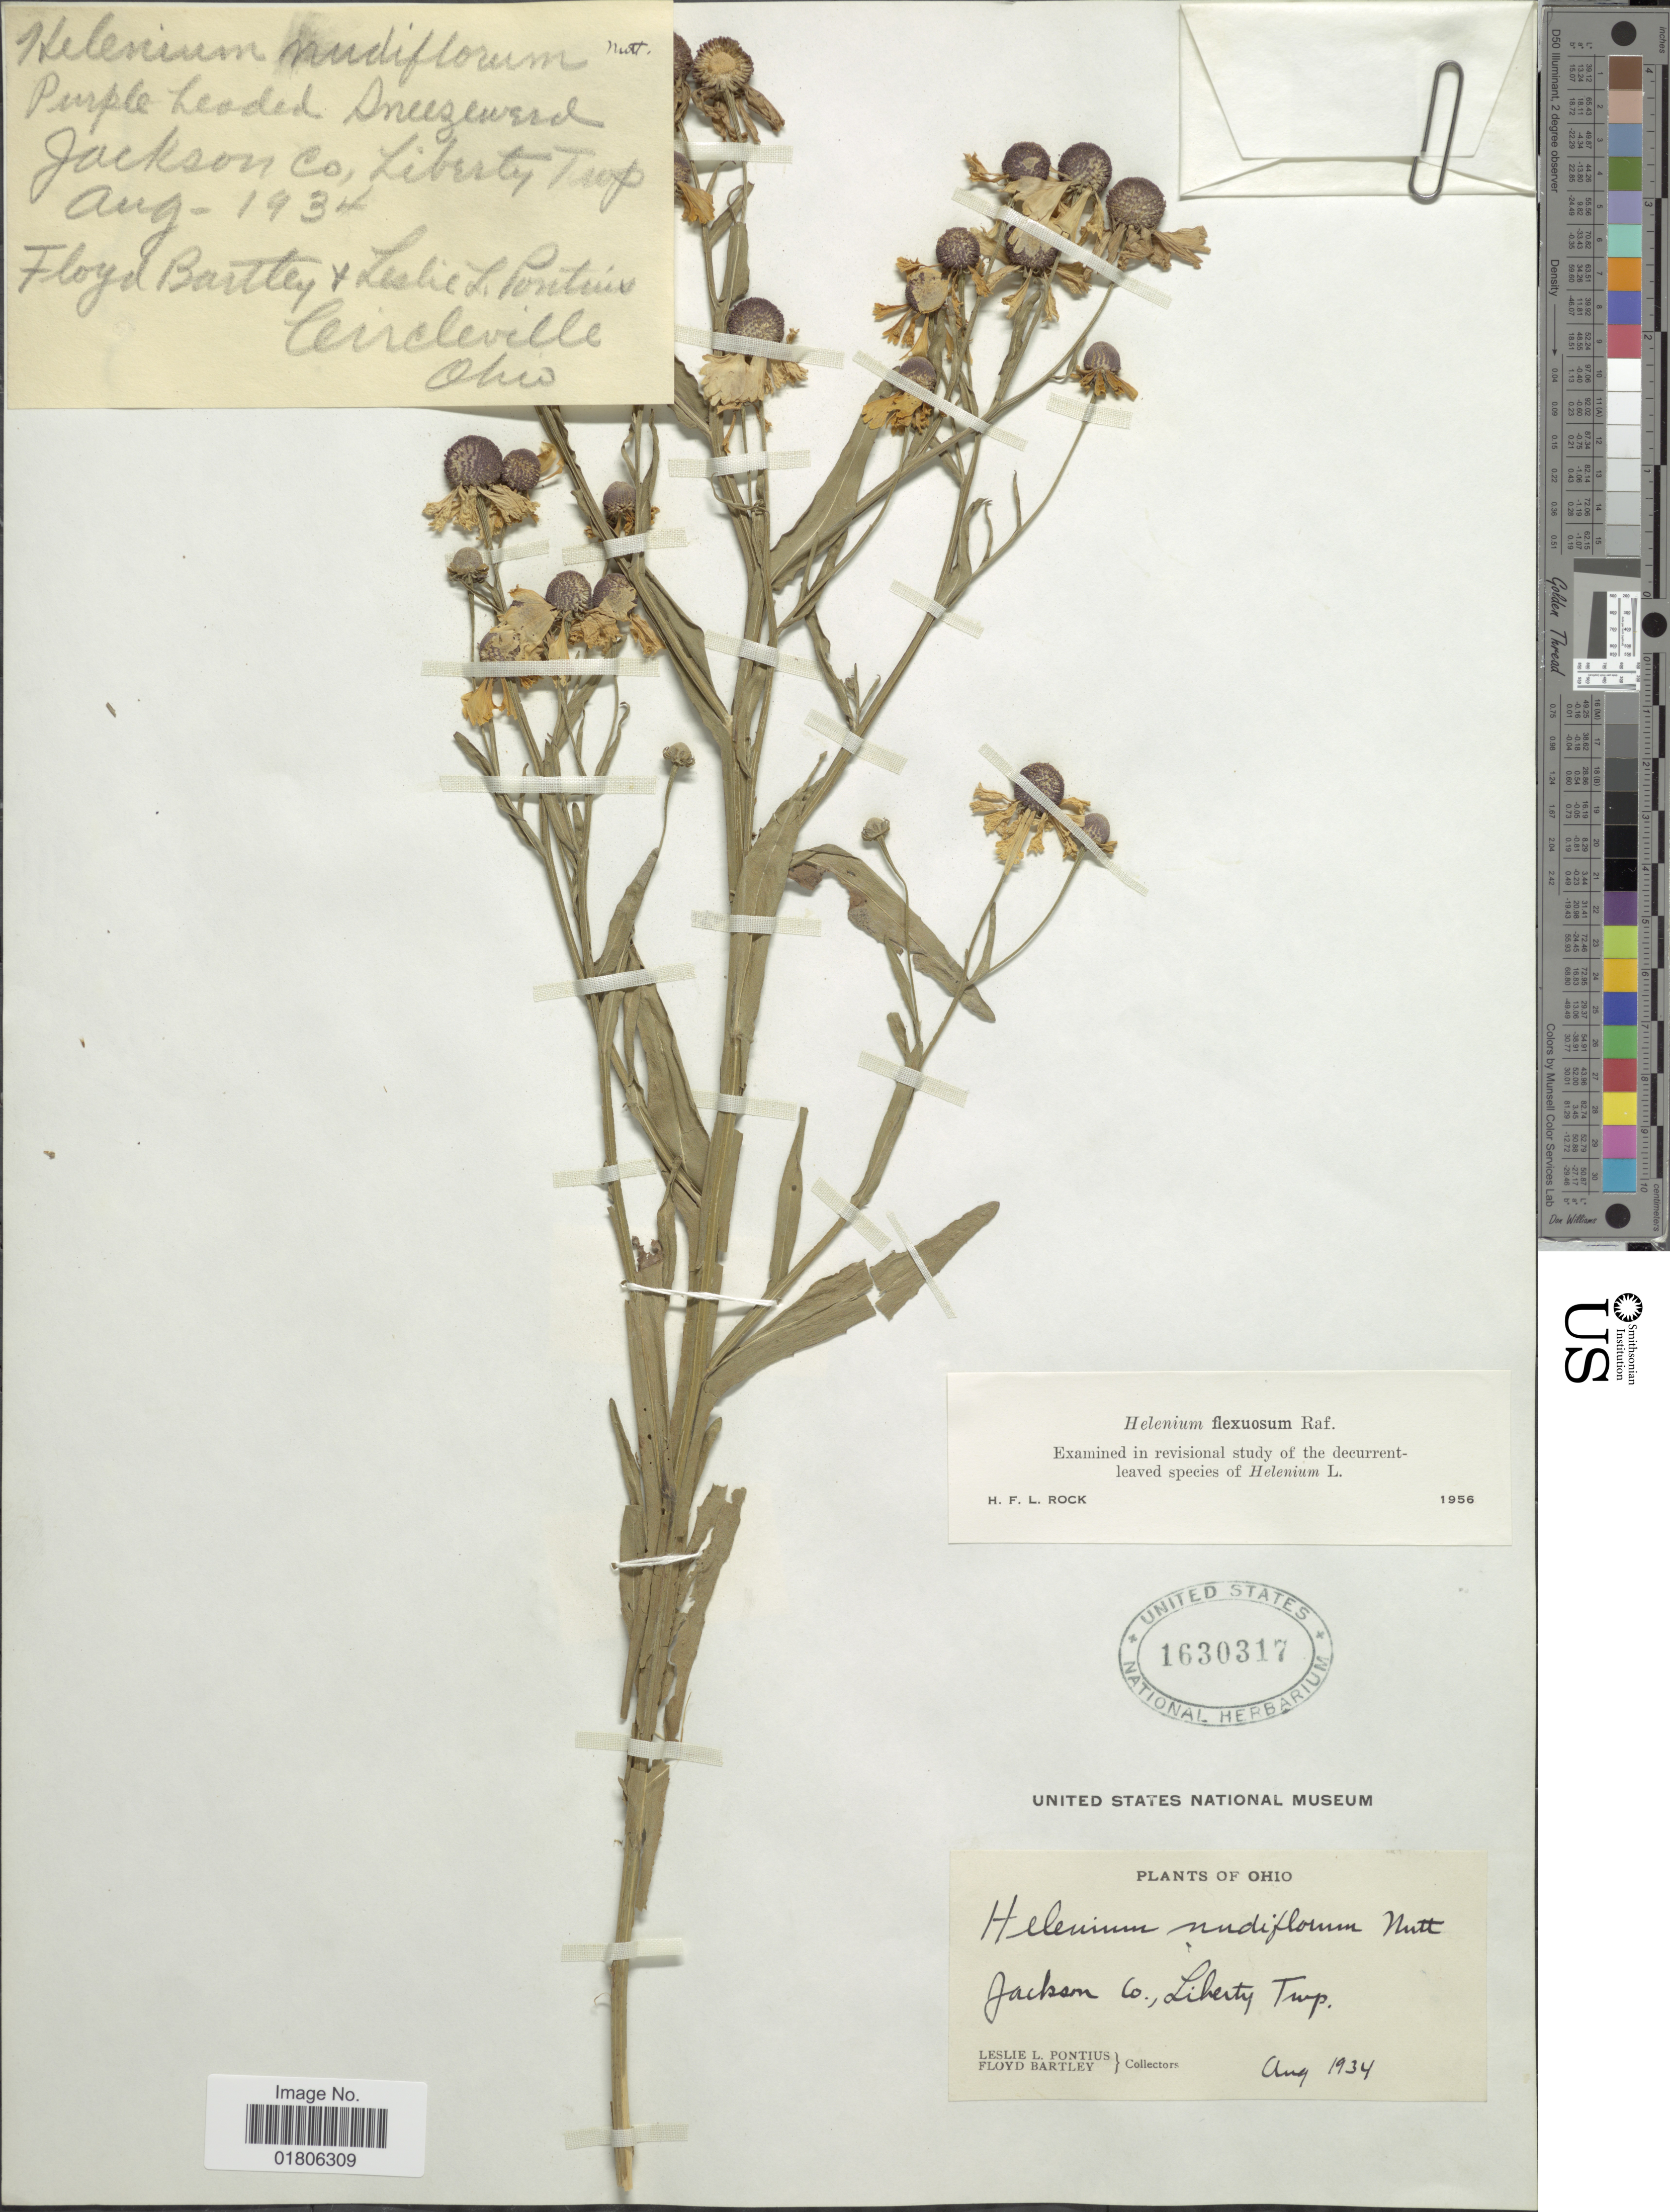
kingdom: Plantae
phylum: Tracheophyta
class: Magnoliopsida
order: Asterales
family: Asteraceae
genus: Helenium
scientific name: Helenium flexuosum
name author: Raf.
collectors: L. Pontius & F. Bartley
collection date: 1934-08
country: United States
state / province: Ohio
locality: Jackson Co. Liberty twp.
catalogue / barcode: US 1630317